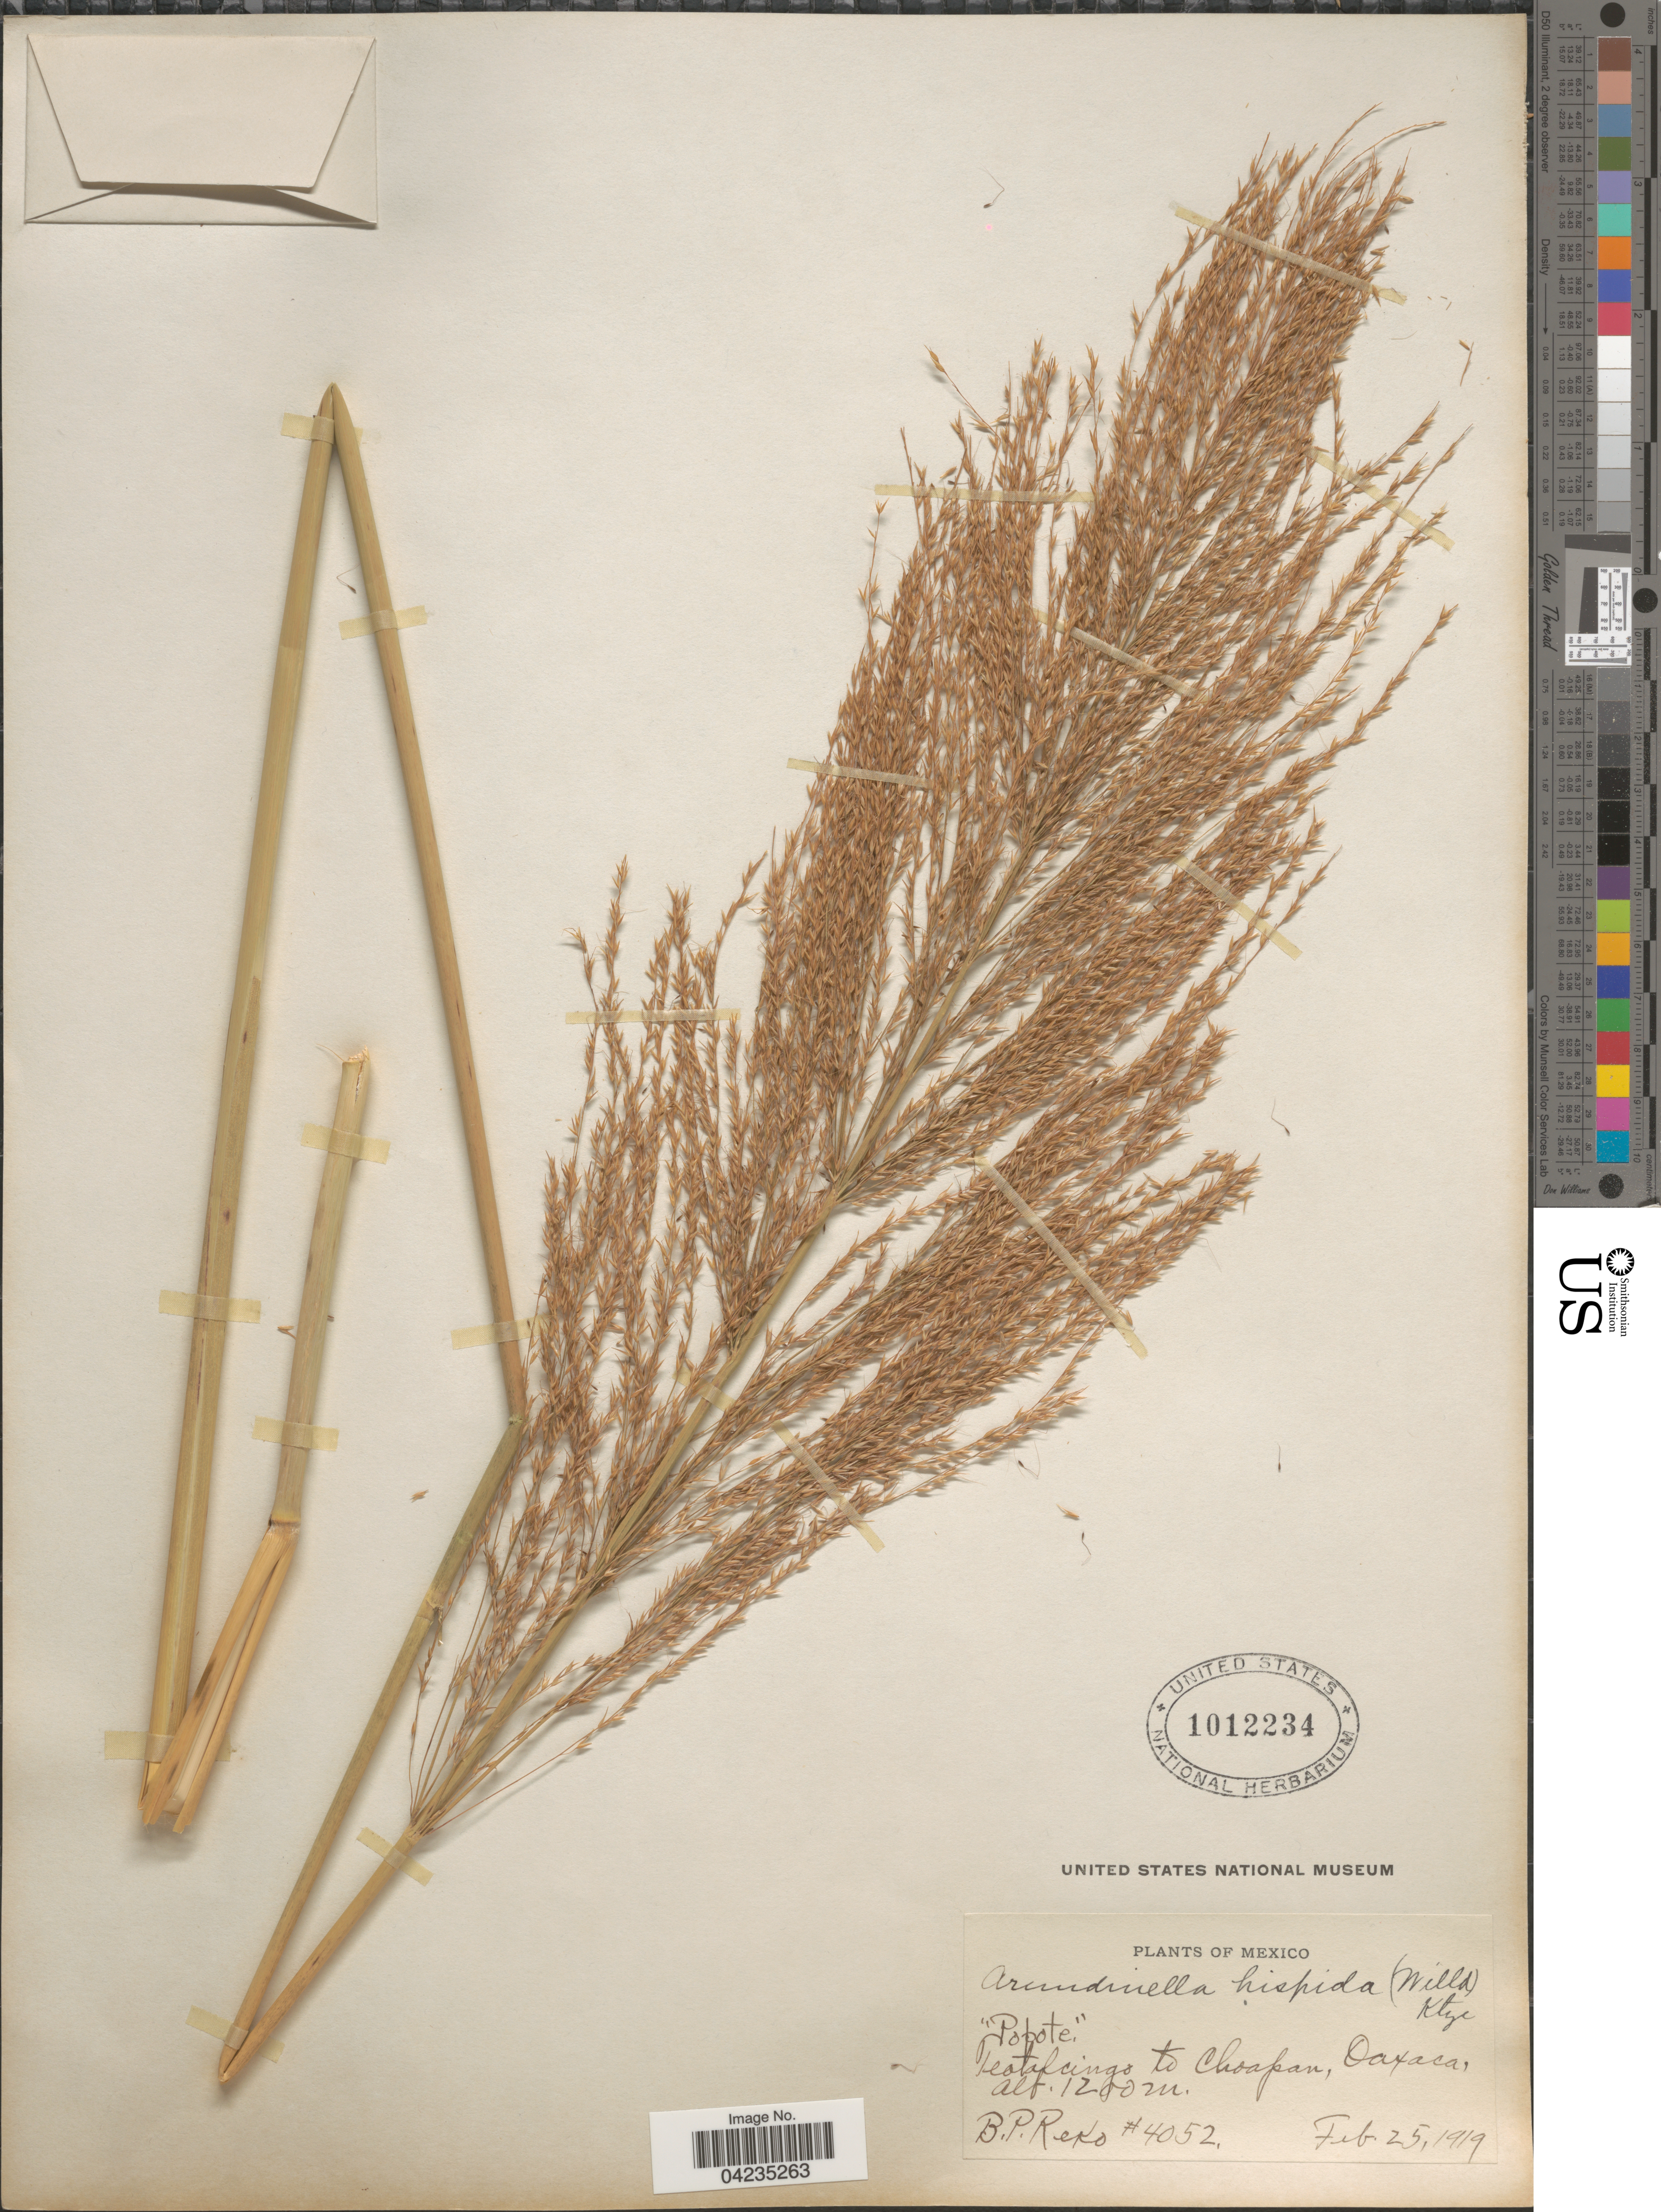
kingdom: Plantae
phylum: Tracheophyta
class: Liliopsida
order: Poales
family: Poaceae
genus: Arundinella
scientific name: Arundinella hispida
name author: (Humb. & Bonpl. ex Willd.) Kuntze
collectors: B. P. Reko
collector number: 4052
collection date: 1919-02-25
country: Mexico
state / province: Oaxaca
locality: Teotalcingo to Choapan.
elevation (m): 1200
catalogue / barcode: US 1012234